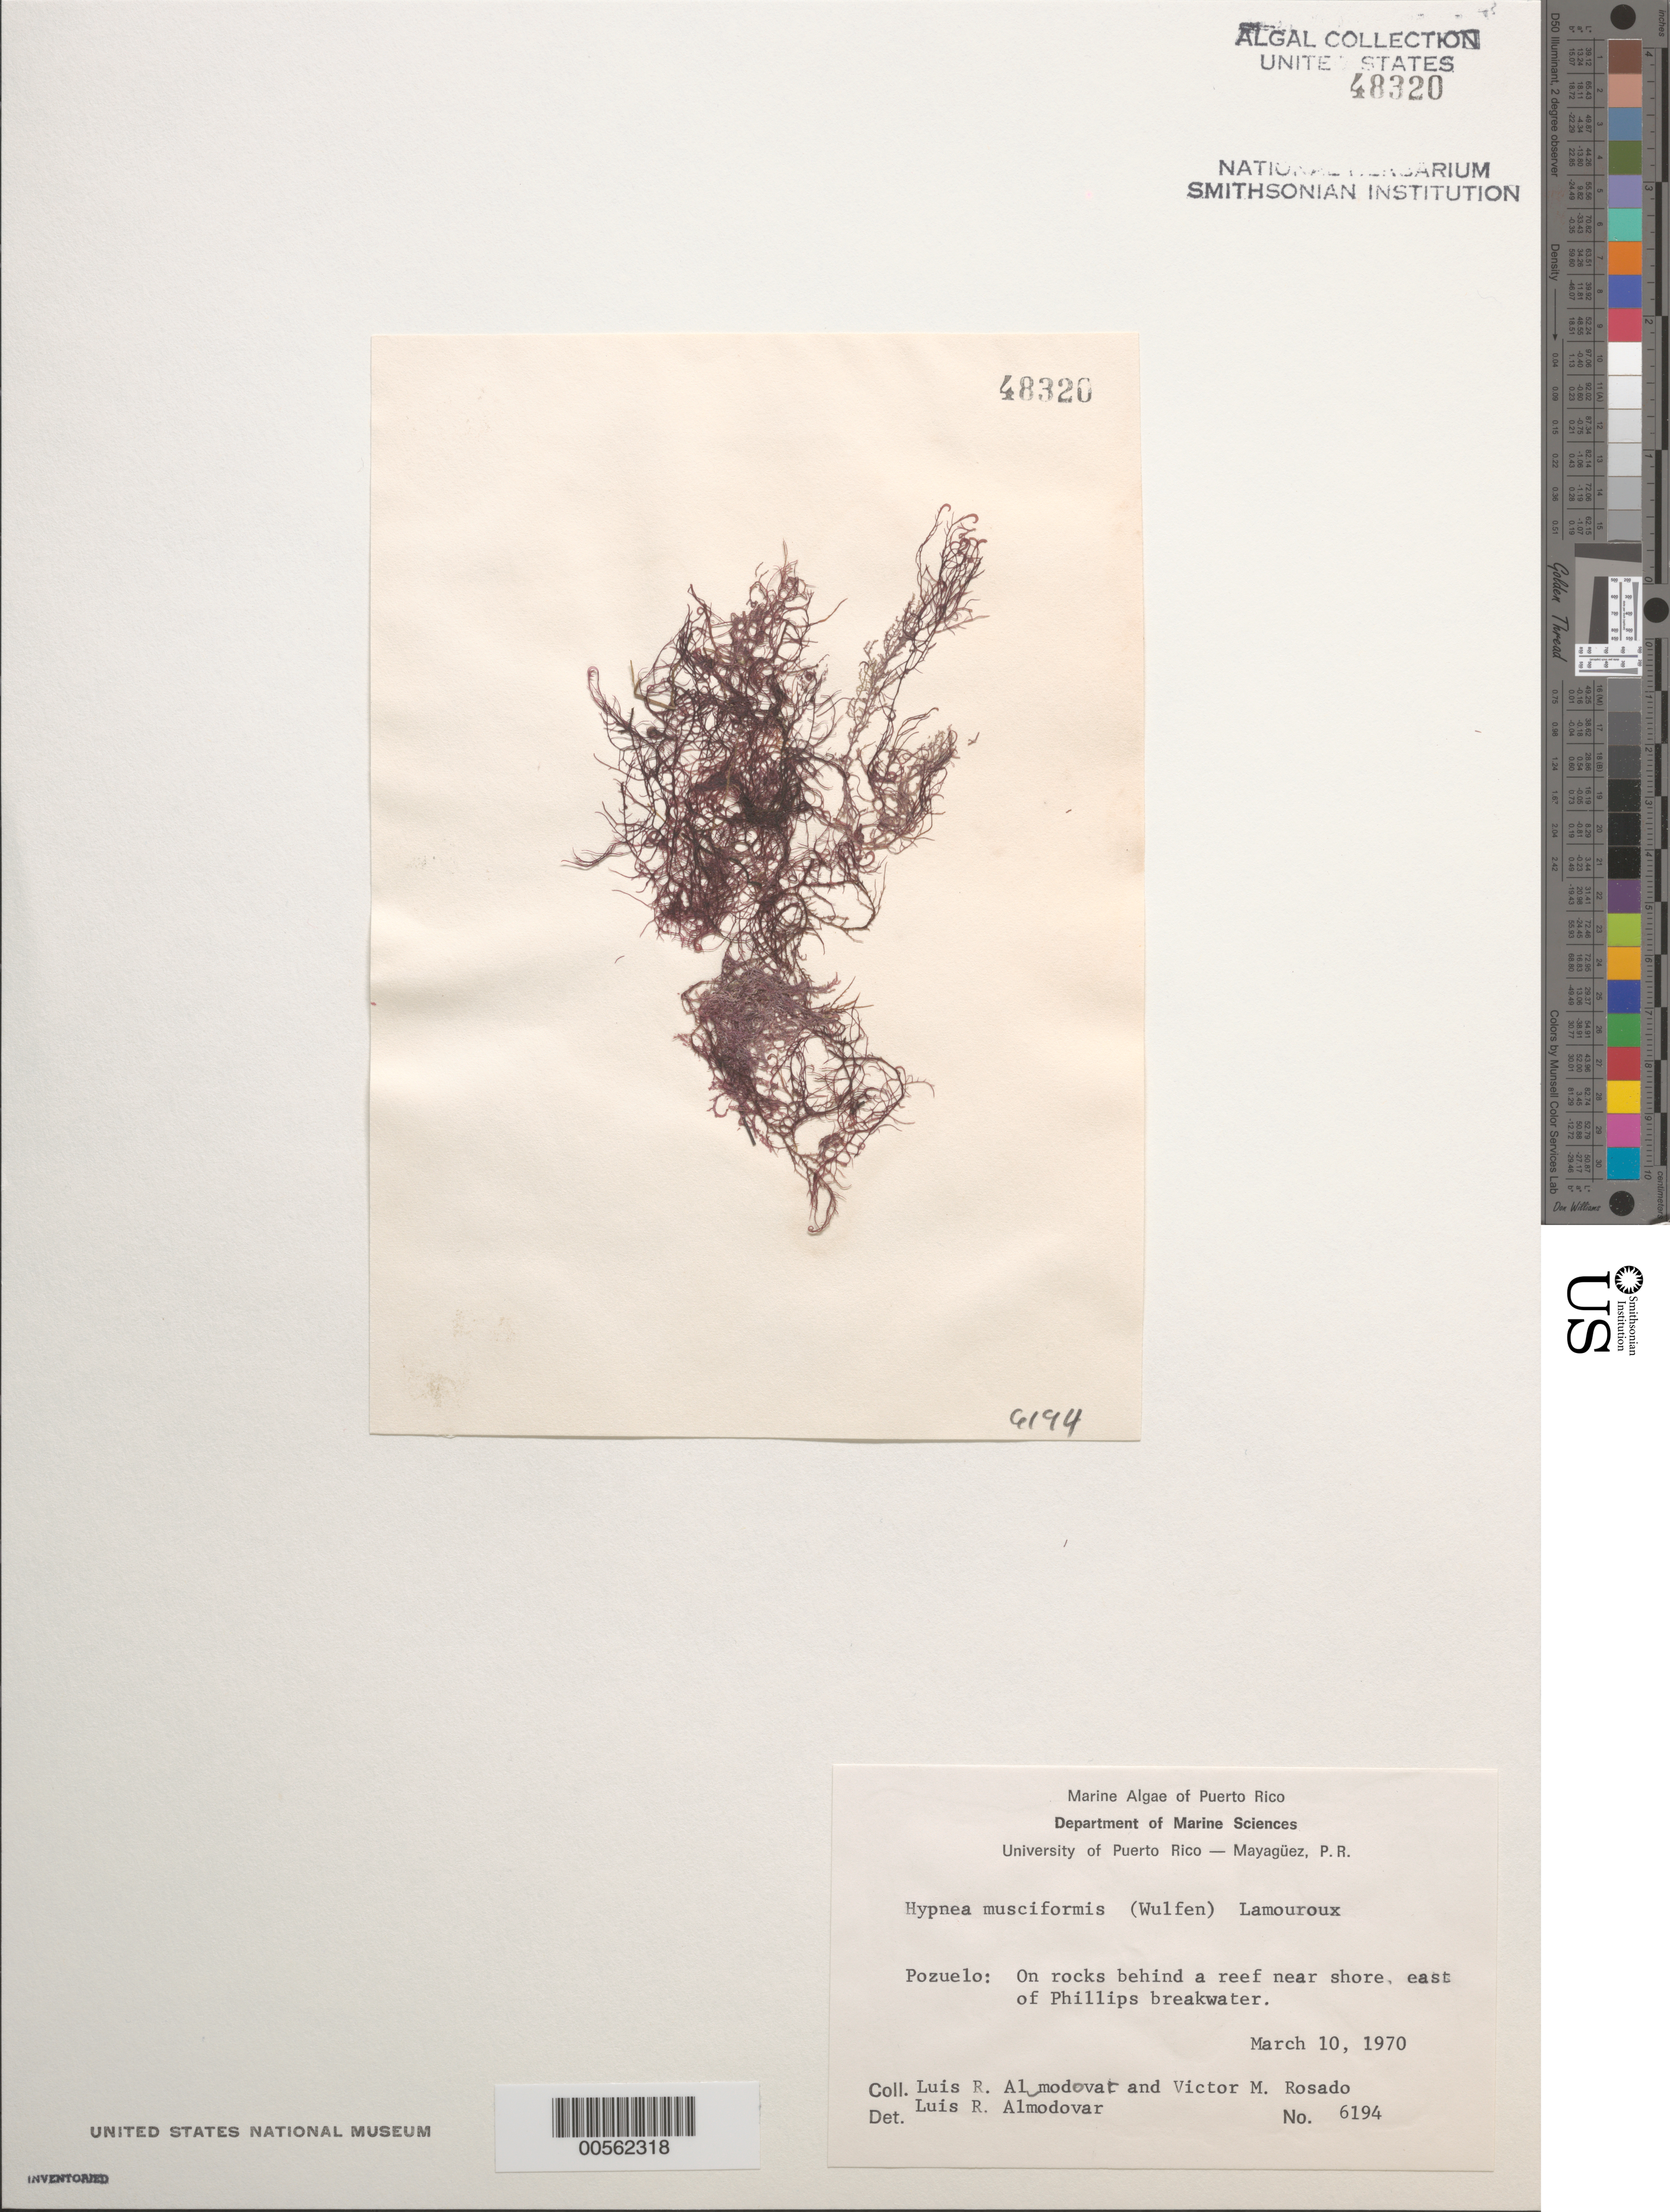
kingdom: Plantae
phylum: Rhodophyta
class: Florideophyceae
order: Gigartinales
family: Cystocloniaceae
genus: Hypnea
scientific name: Hypnea musciformis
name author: (Wulfen) J.V.Lamouroux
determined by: Almodovar, L. R.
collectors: L. Almodovar & V. Rosado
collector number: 6194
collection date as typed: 10 Mar 1970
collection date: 1970-03-10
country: Puerto Rico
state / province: Guayama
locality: Pozuelo, east of Phillips breakwater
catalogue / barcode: US 48320